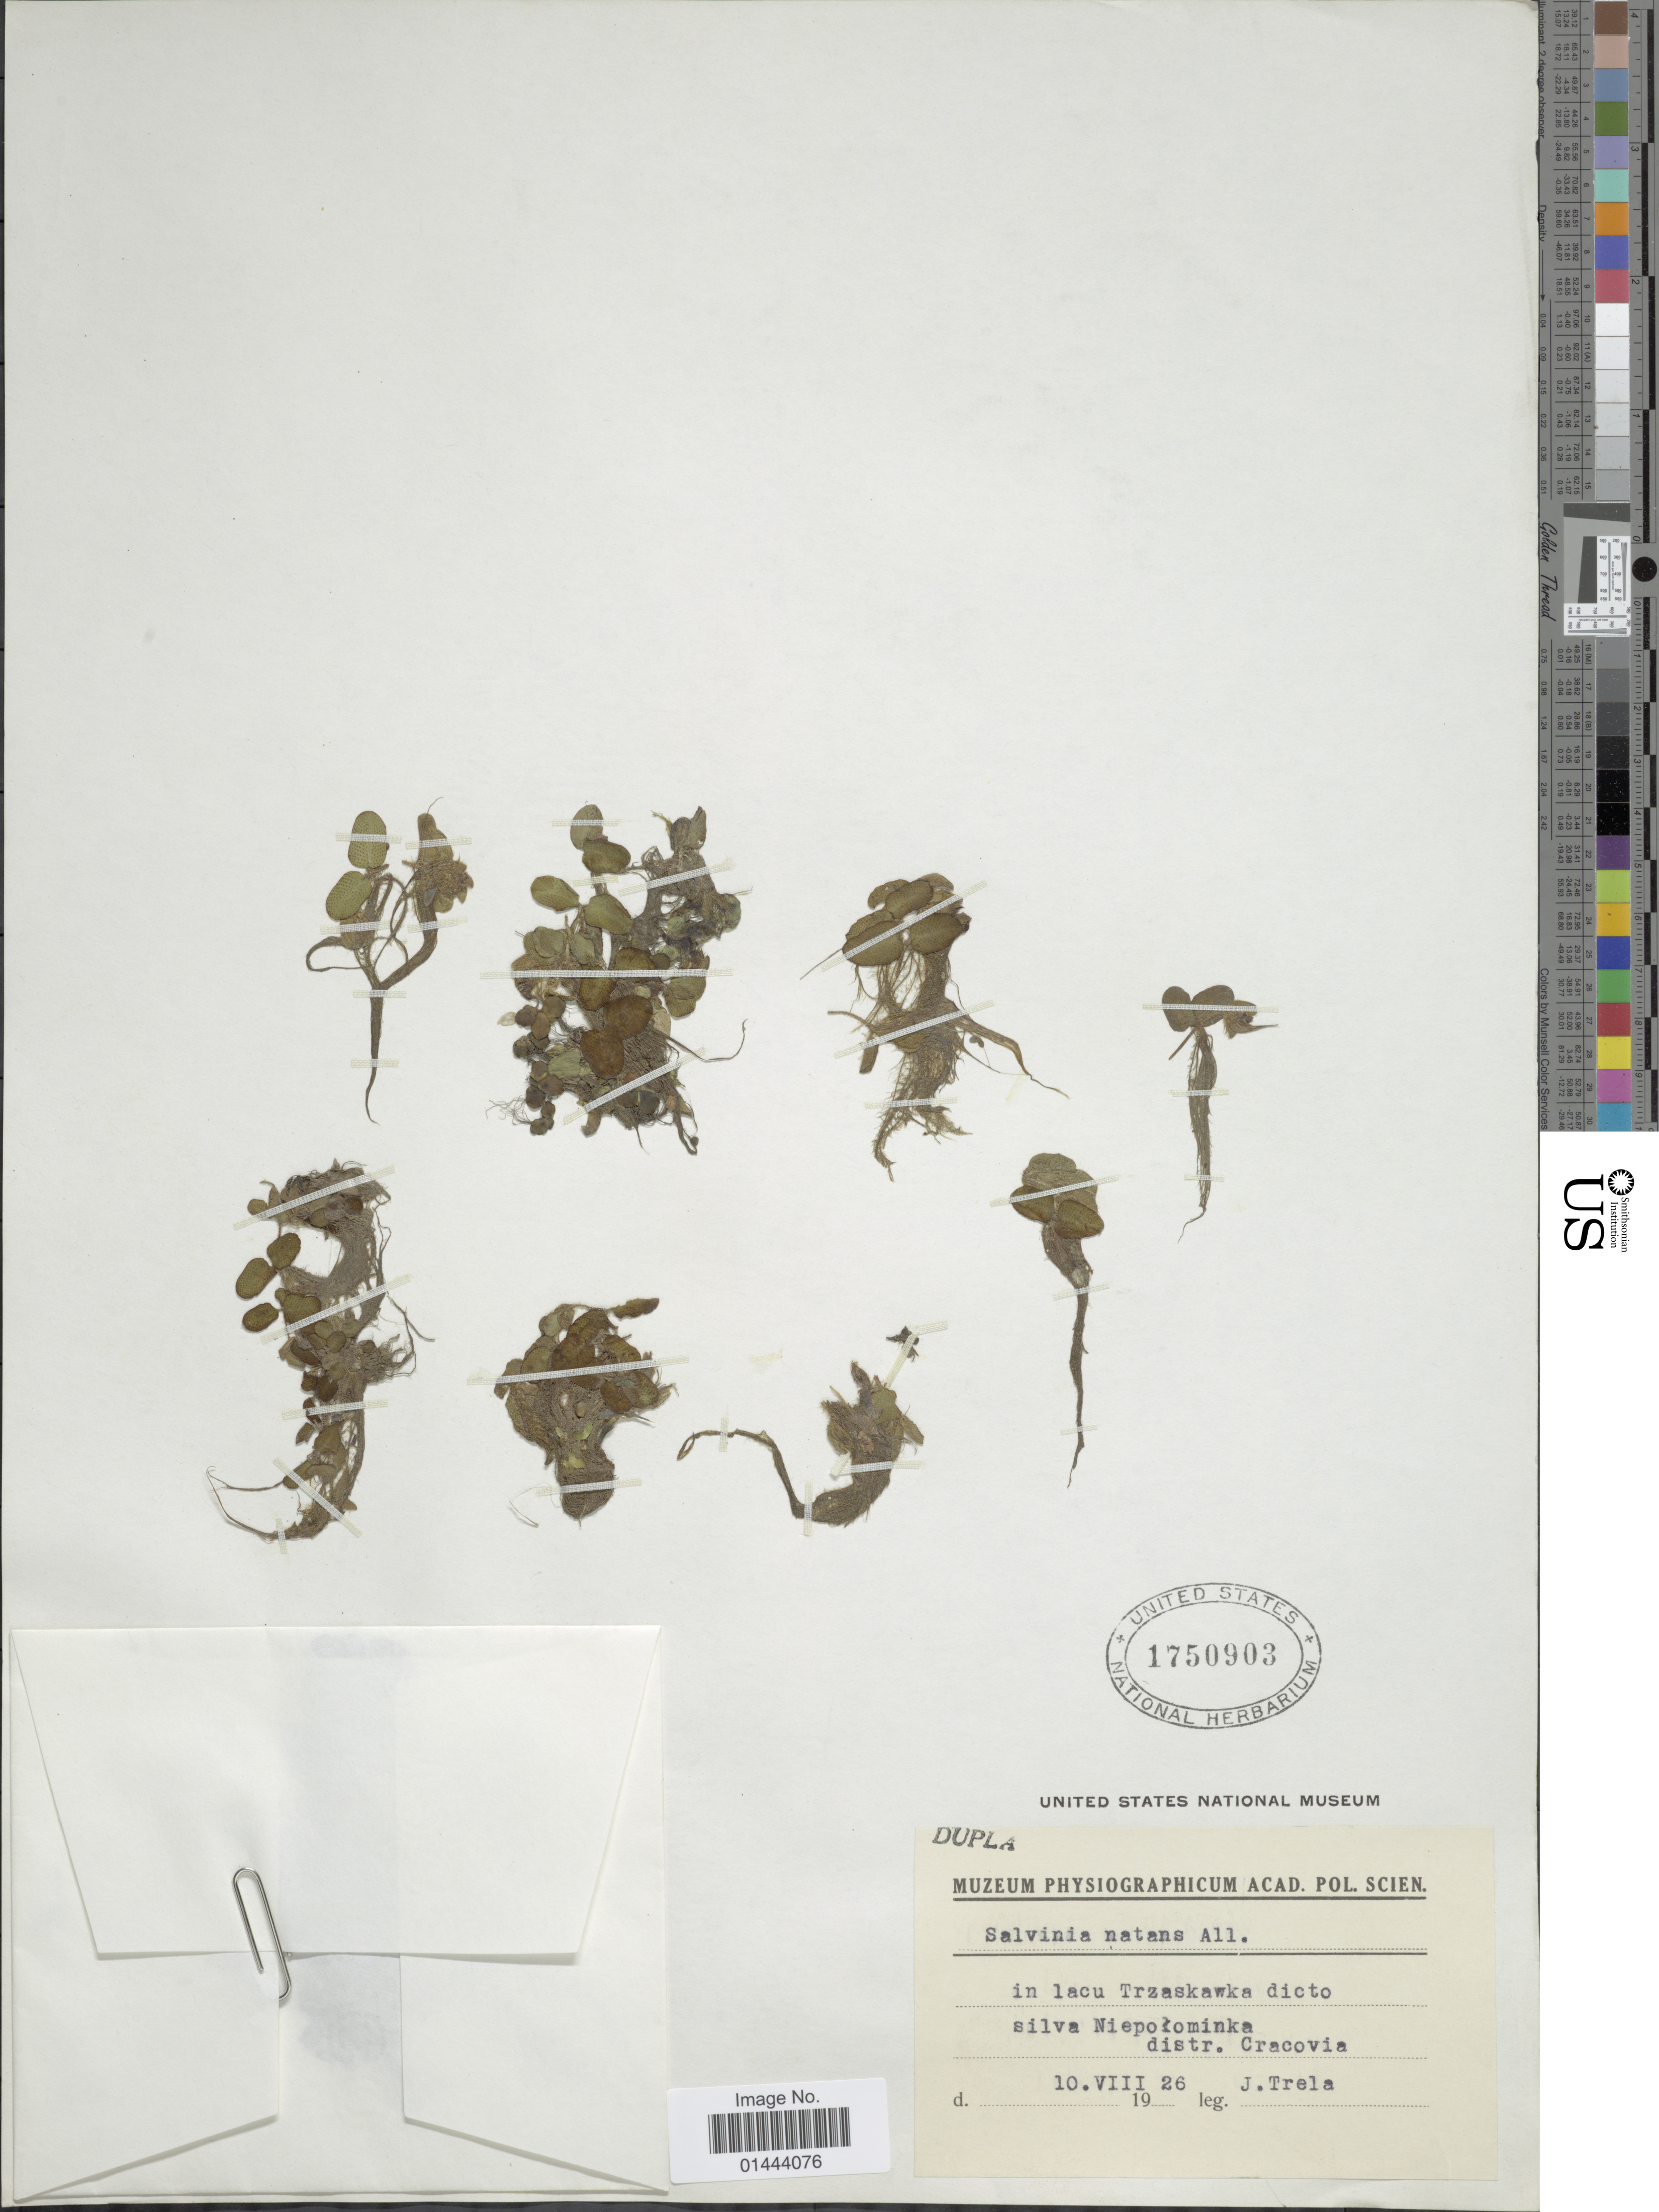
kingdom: Plantae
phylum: Tracheophyta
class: Polypodiopsida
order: Salviniales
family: Salviniaceae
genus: Salvinia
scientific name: Salvinia natans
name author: (L.) All.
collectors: J. Trela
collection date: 1926-08-10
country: Poland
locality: In lacu Trzaskwa dicto silva Niepolominka [interpreted], Distr. Coracovia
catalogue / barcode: US 1750903